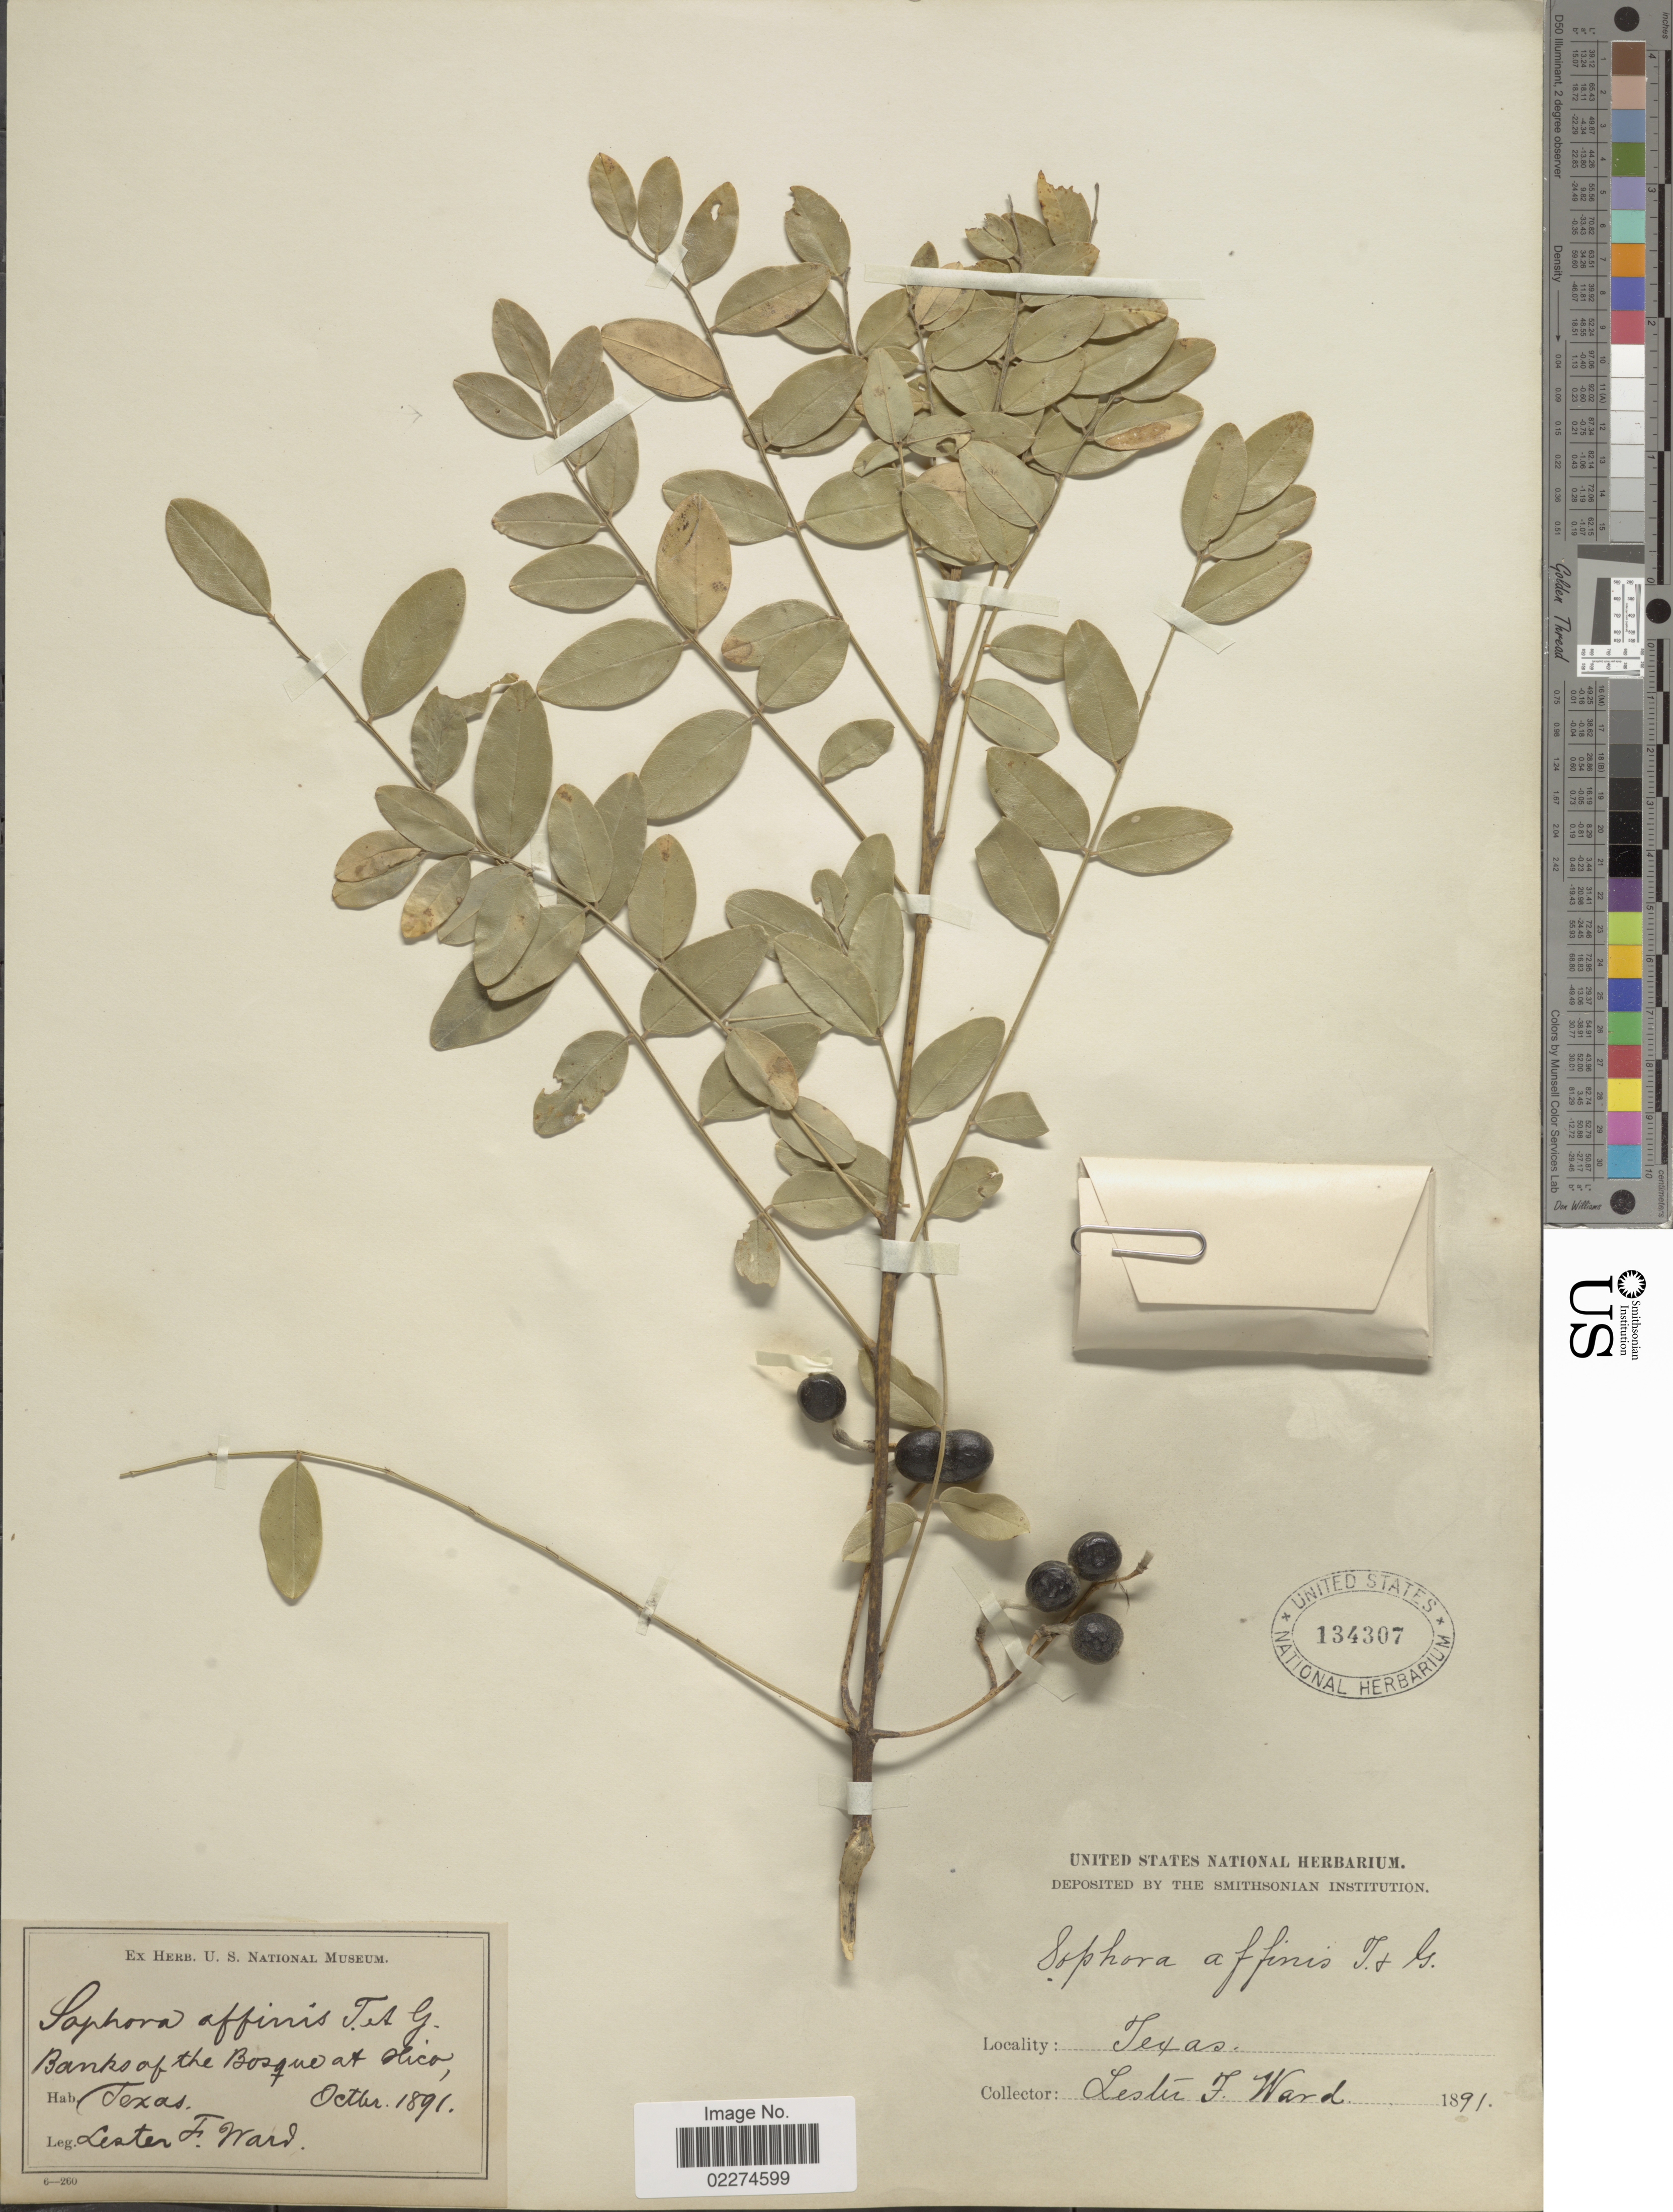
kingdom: Plantae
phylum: Tracheophyta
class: Magnoliopsida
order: Fabales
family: Fabaceae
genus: Sophora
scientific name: Sophora affinis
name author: Torr. & A. Gray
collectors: L. F. Ward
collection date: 1891-10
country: United States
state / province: Texas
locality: Banks of the Bosque at Hico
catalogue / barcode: US 134307